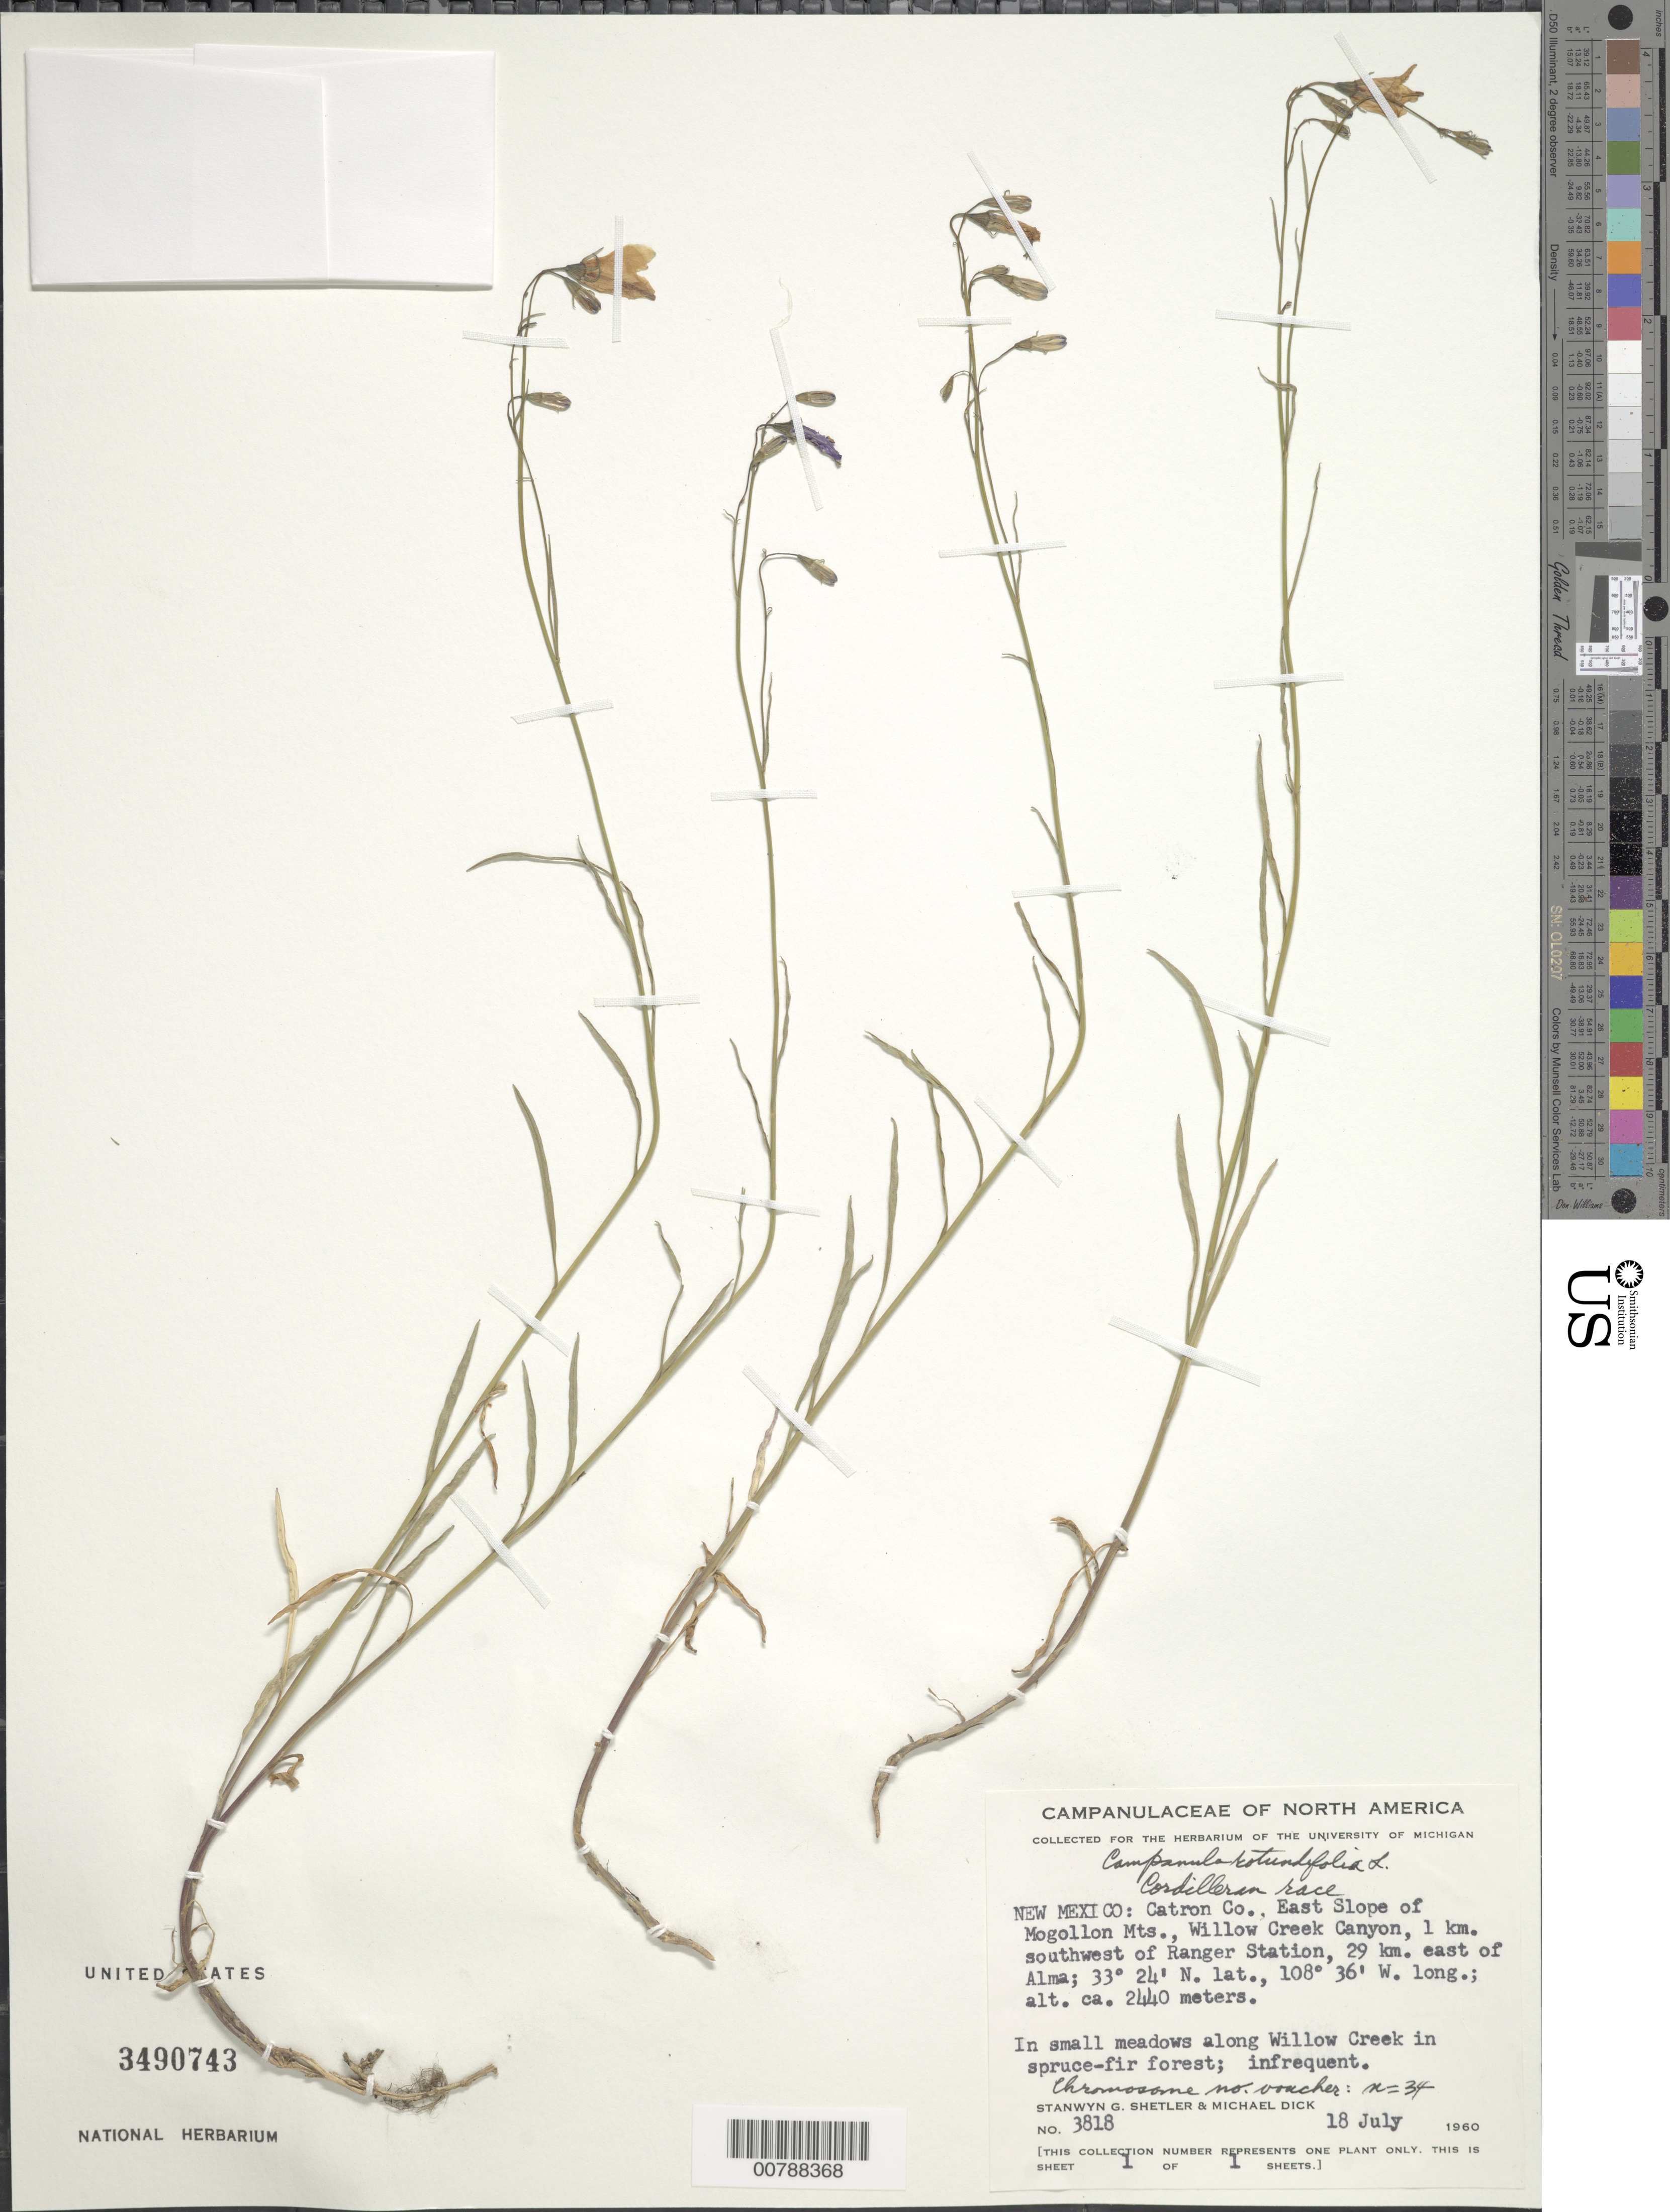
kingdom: Plantae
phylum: Tracheophyta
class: Magnoliopsida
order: Asterales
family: Campanulaceae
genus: Campanula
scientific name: Campanula rotundifolia L. Cordilleran race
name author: L.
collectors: S. Shetler & M. Dick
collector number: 3818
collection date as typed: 18 July 1960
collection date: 1960-07-18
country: United States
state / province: New Mexico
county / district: Catron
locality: East slope of Mogollan Mts., Willow Creek Canyon, 1 km. southwest of Ranger Station, 29 km. east of Alma.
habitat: In small meadows along Willow Creek in spruce-fir forest; infrequent.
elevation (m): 2440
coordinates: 33 24' N, 108 36' W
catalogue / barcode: US 3490743